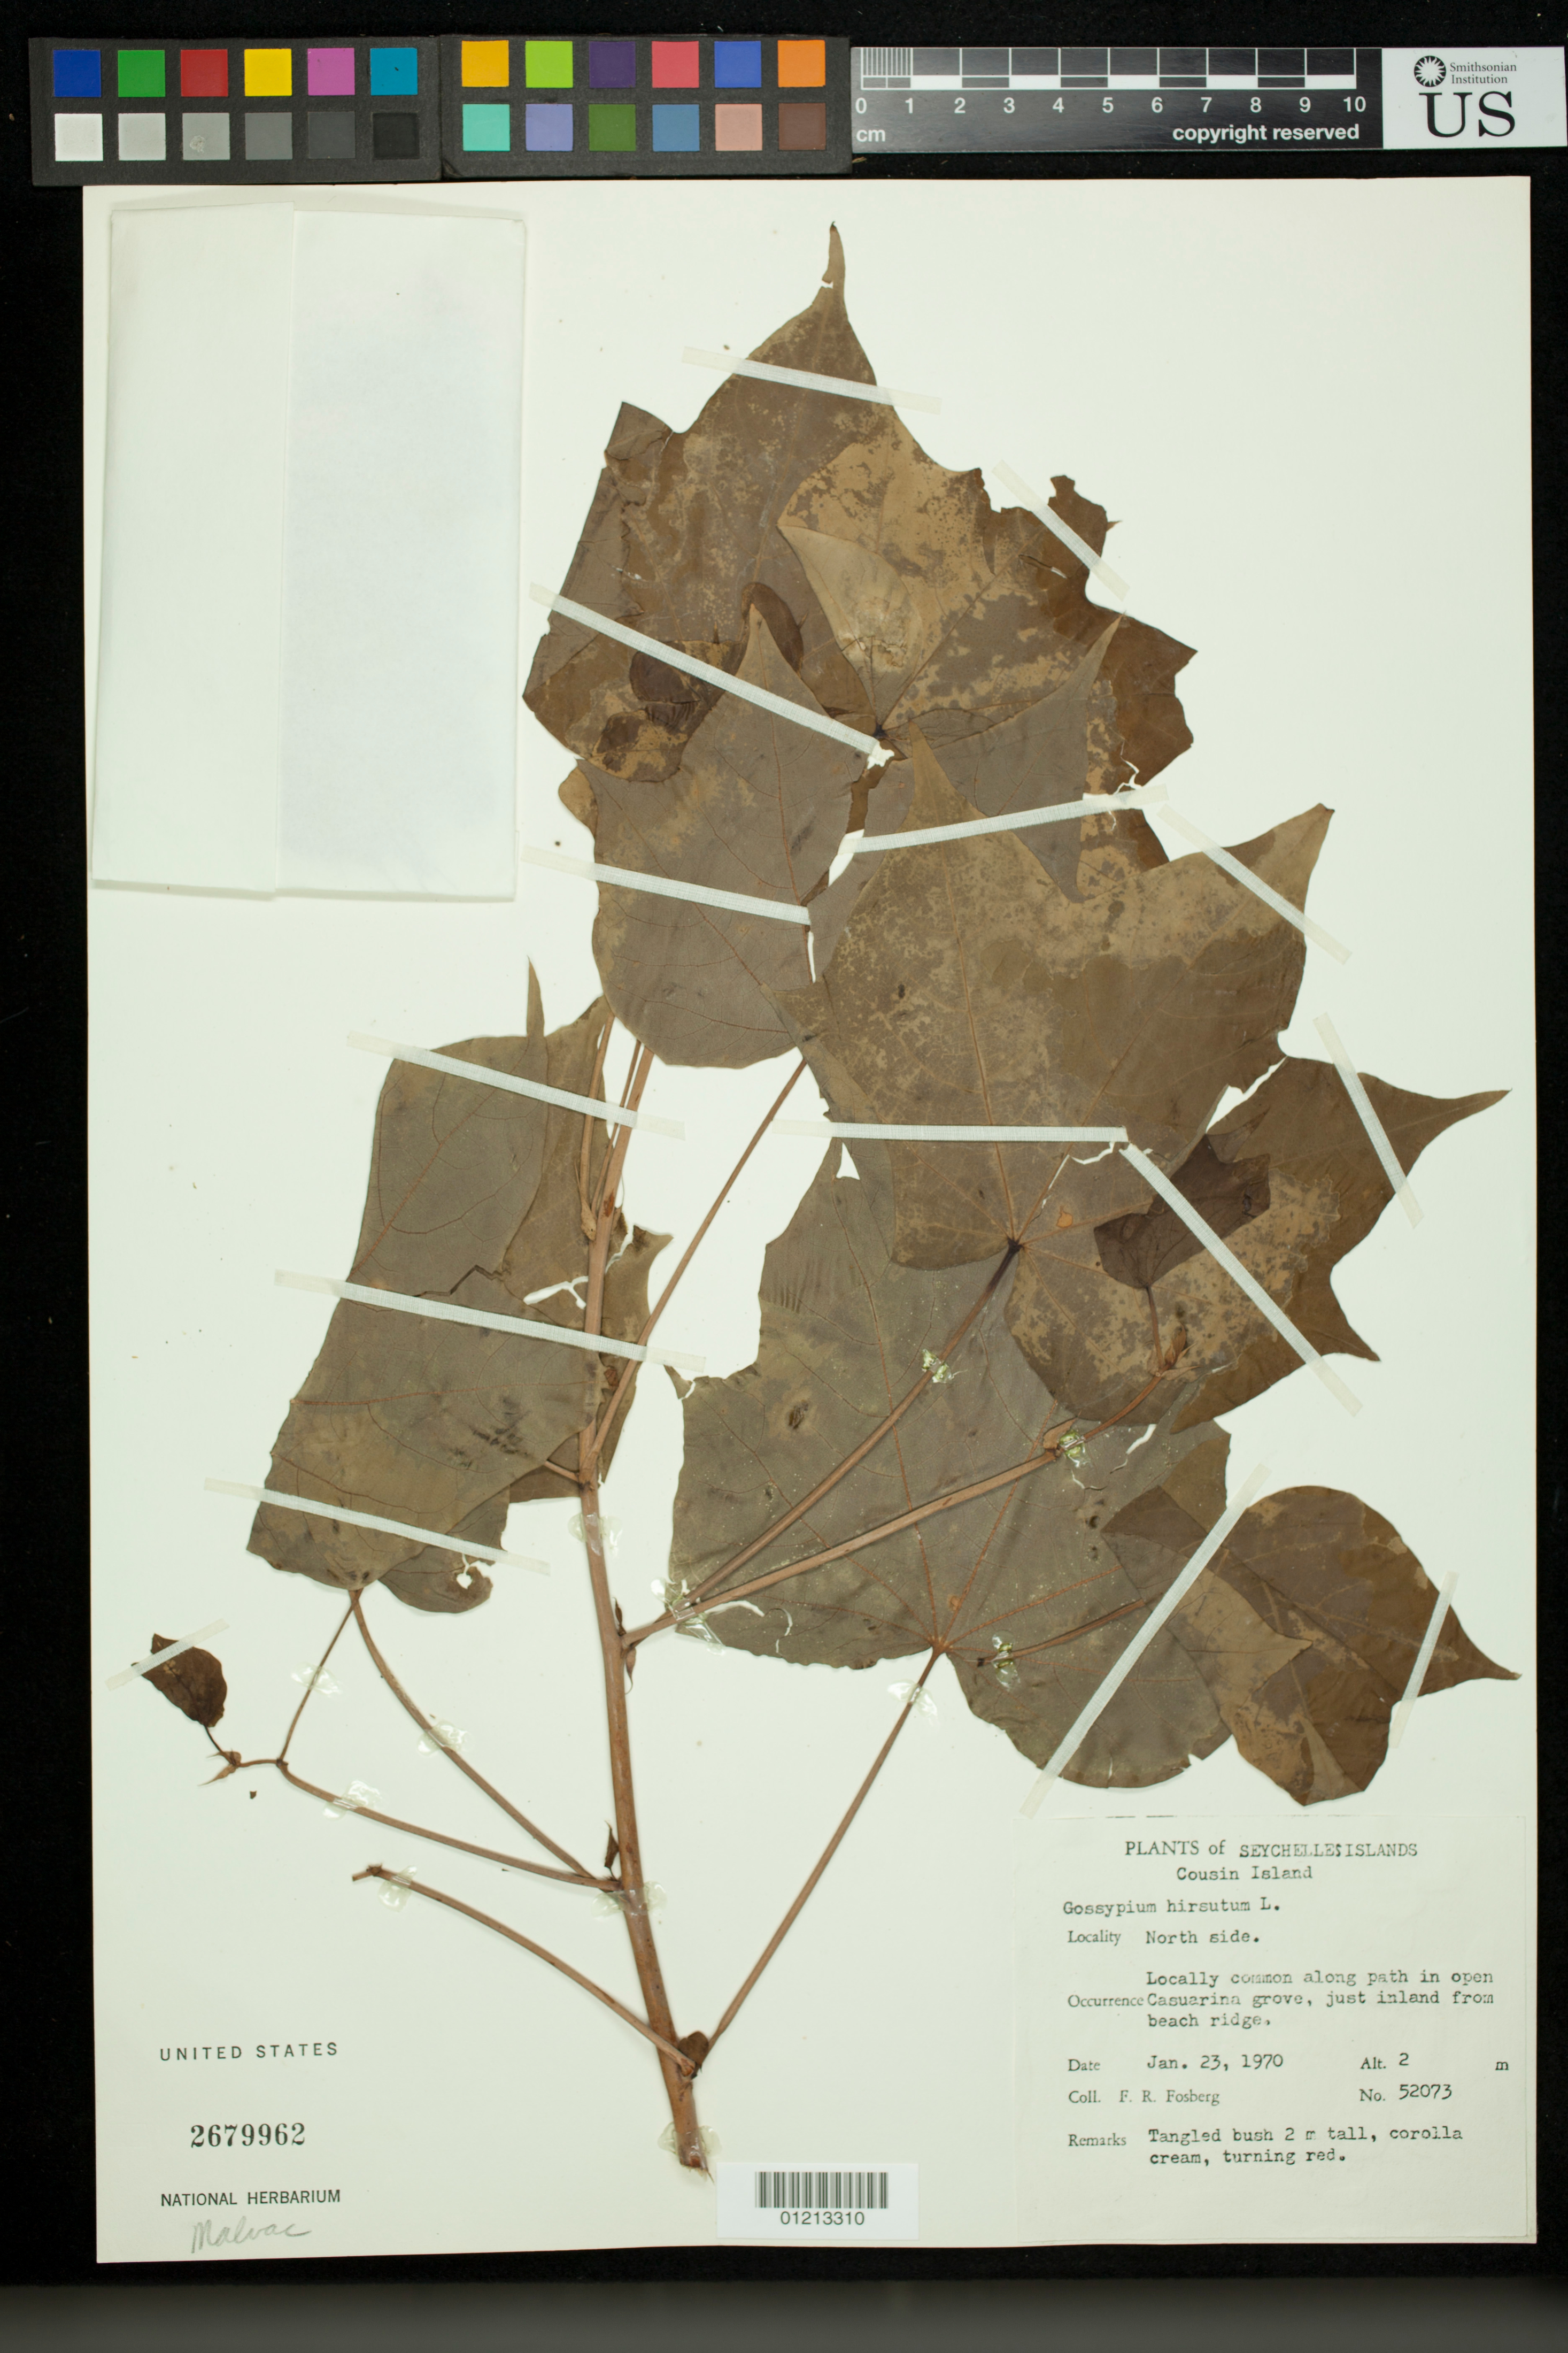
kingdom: Plantae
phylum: Tracheophyta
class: Magnoliopsida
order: Malvales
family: Malvaceae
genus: Gossypium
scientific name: Gossypium hirsutum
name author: L.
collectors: F. R. Fosberg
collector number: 52073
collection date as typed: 23 Jan 1970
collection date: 1970-01-23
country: Seychelles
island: Cousin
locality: Cousin Island. North side.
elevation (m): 2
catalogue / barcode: US 2679962